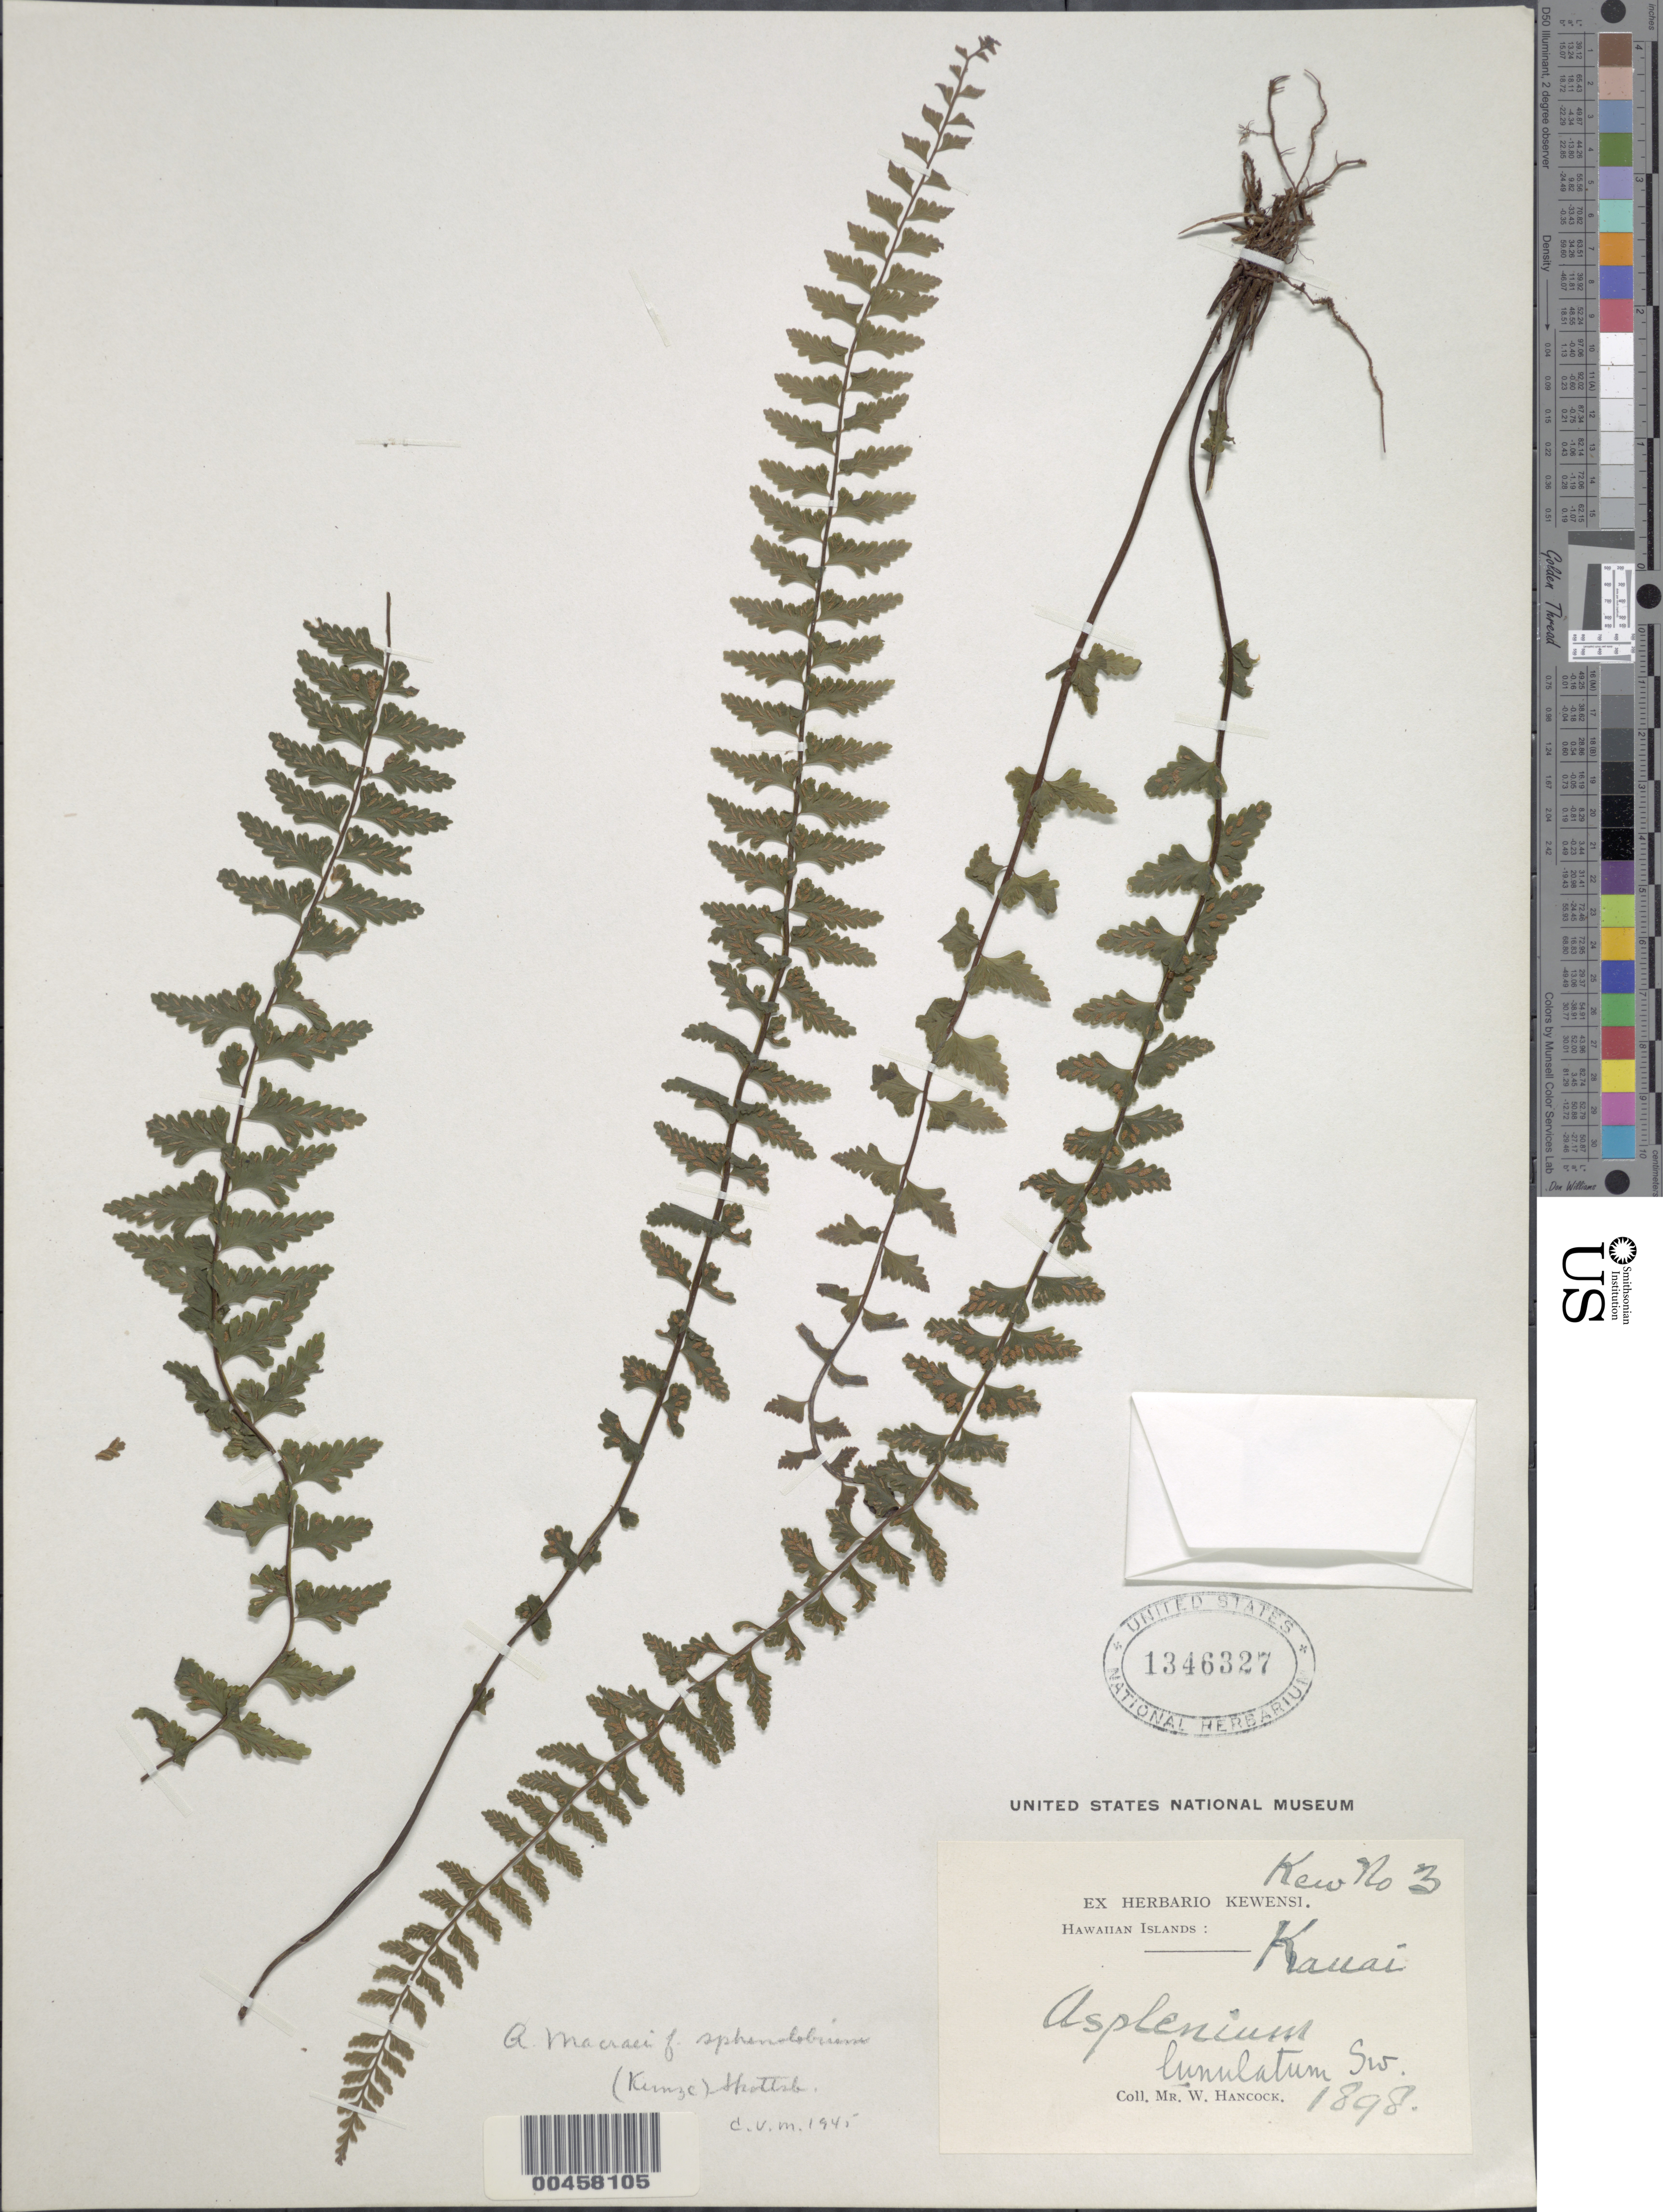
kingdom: Plantae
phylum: Tracheophyta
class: Polypodiopsida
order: Polypodiales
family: Aspleniaceae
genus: Asplenium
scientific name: Asplenium macraei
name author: Hook. & Grev.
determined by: Wagner, W. L., (BOT), Smithsonian Institution - National Museum of Natural History (UNITED STATES)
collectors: W. Hancock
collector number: Kew No. 3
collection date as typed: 1898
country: United States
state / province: Hawaii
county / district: Kauai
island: Kaua'i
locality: Hawaiian Islands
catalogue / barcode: US 1346327